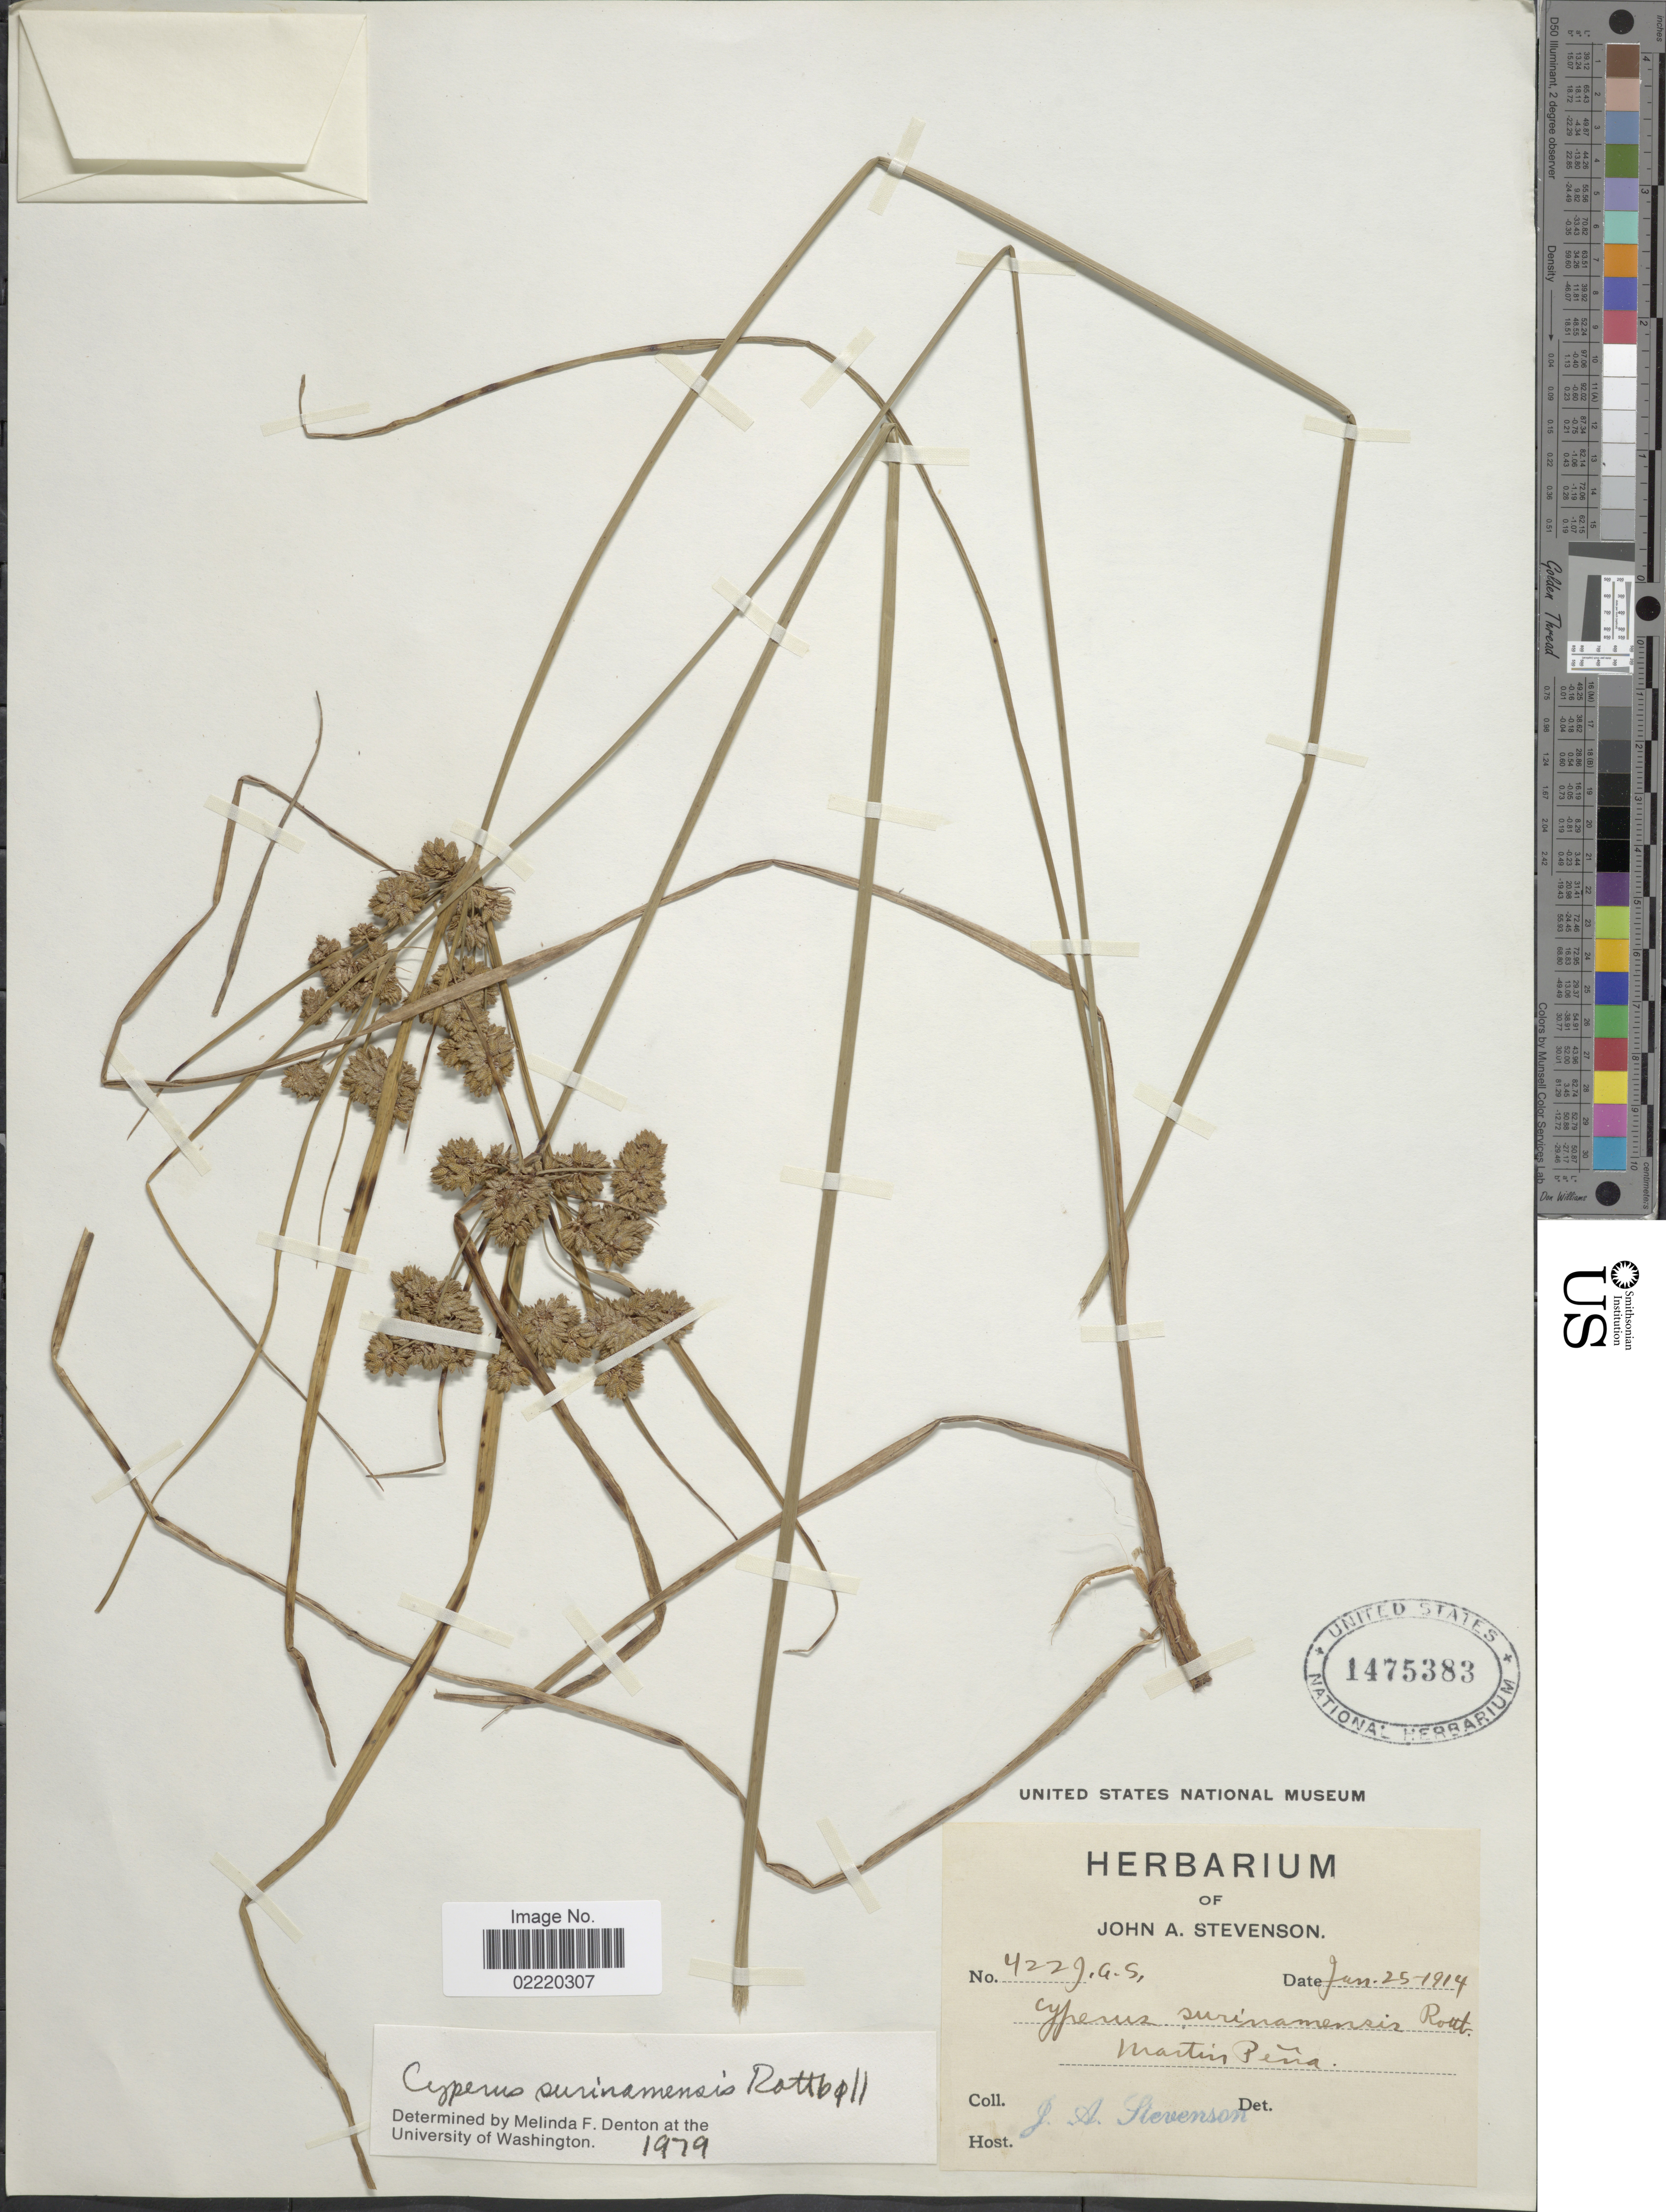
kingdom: Plantae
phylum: Tracheophyta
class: Liliopsida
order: Poales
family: Cyperaceae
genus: Cyperus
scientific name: Cyperus surinamensis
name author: Rottb.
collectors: J. A. Stevenson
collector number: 422J.A.S.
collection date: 1914-01-25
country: Puerto Rico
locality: Martin Peña.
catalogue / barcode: US 1475383